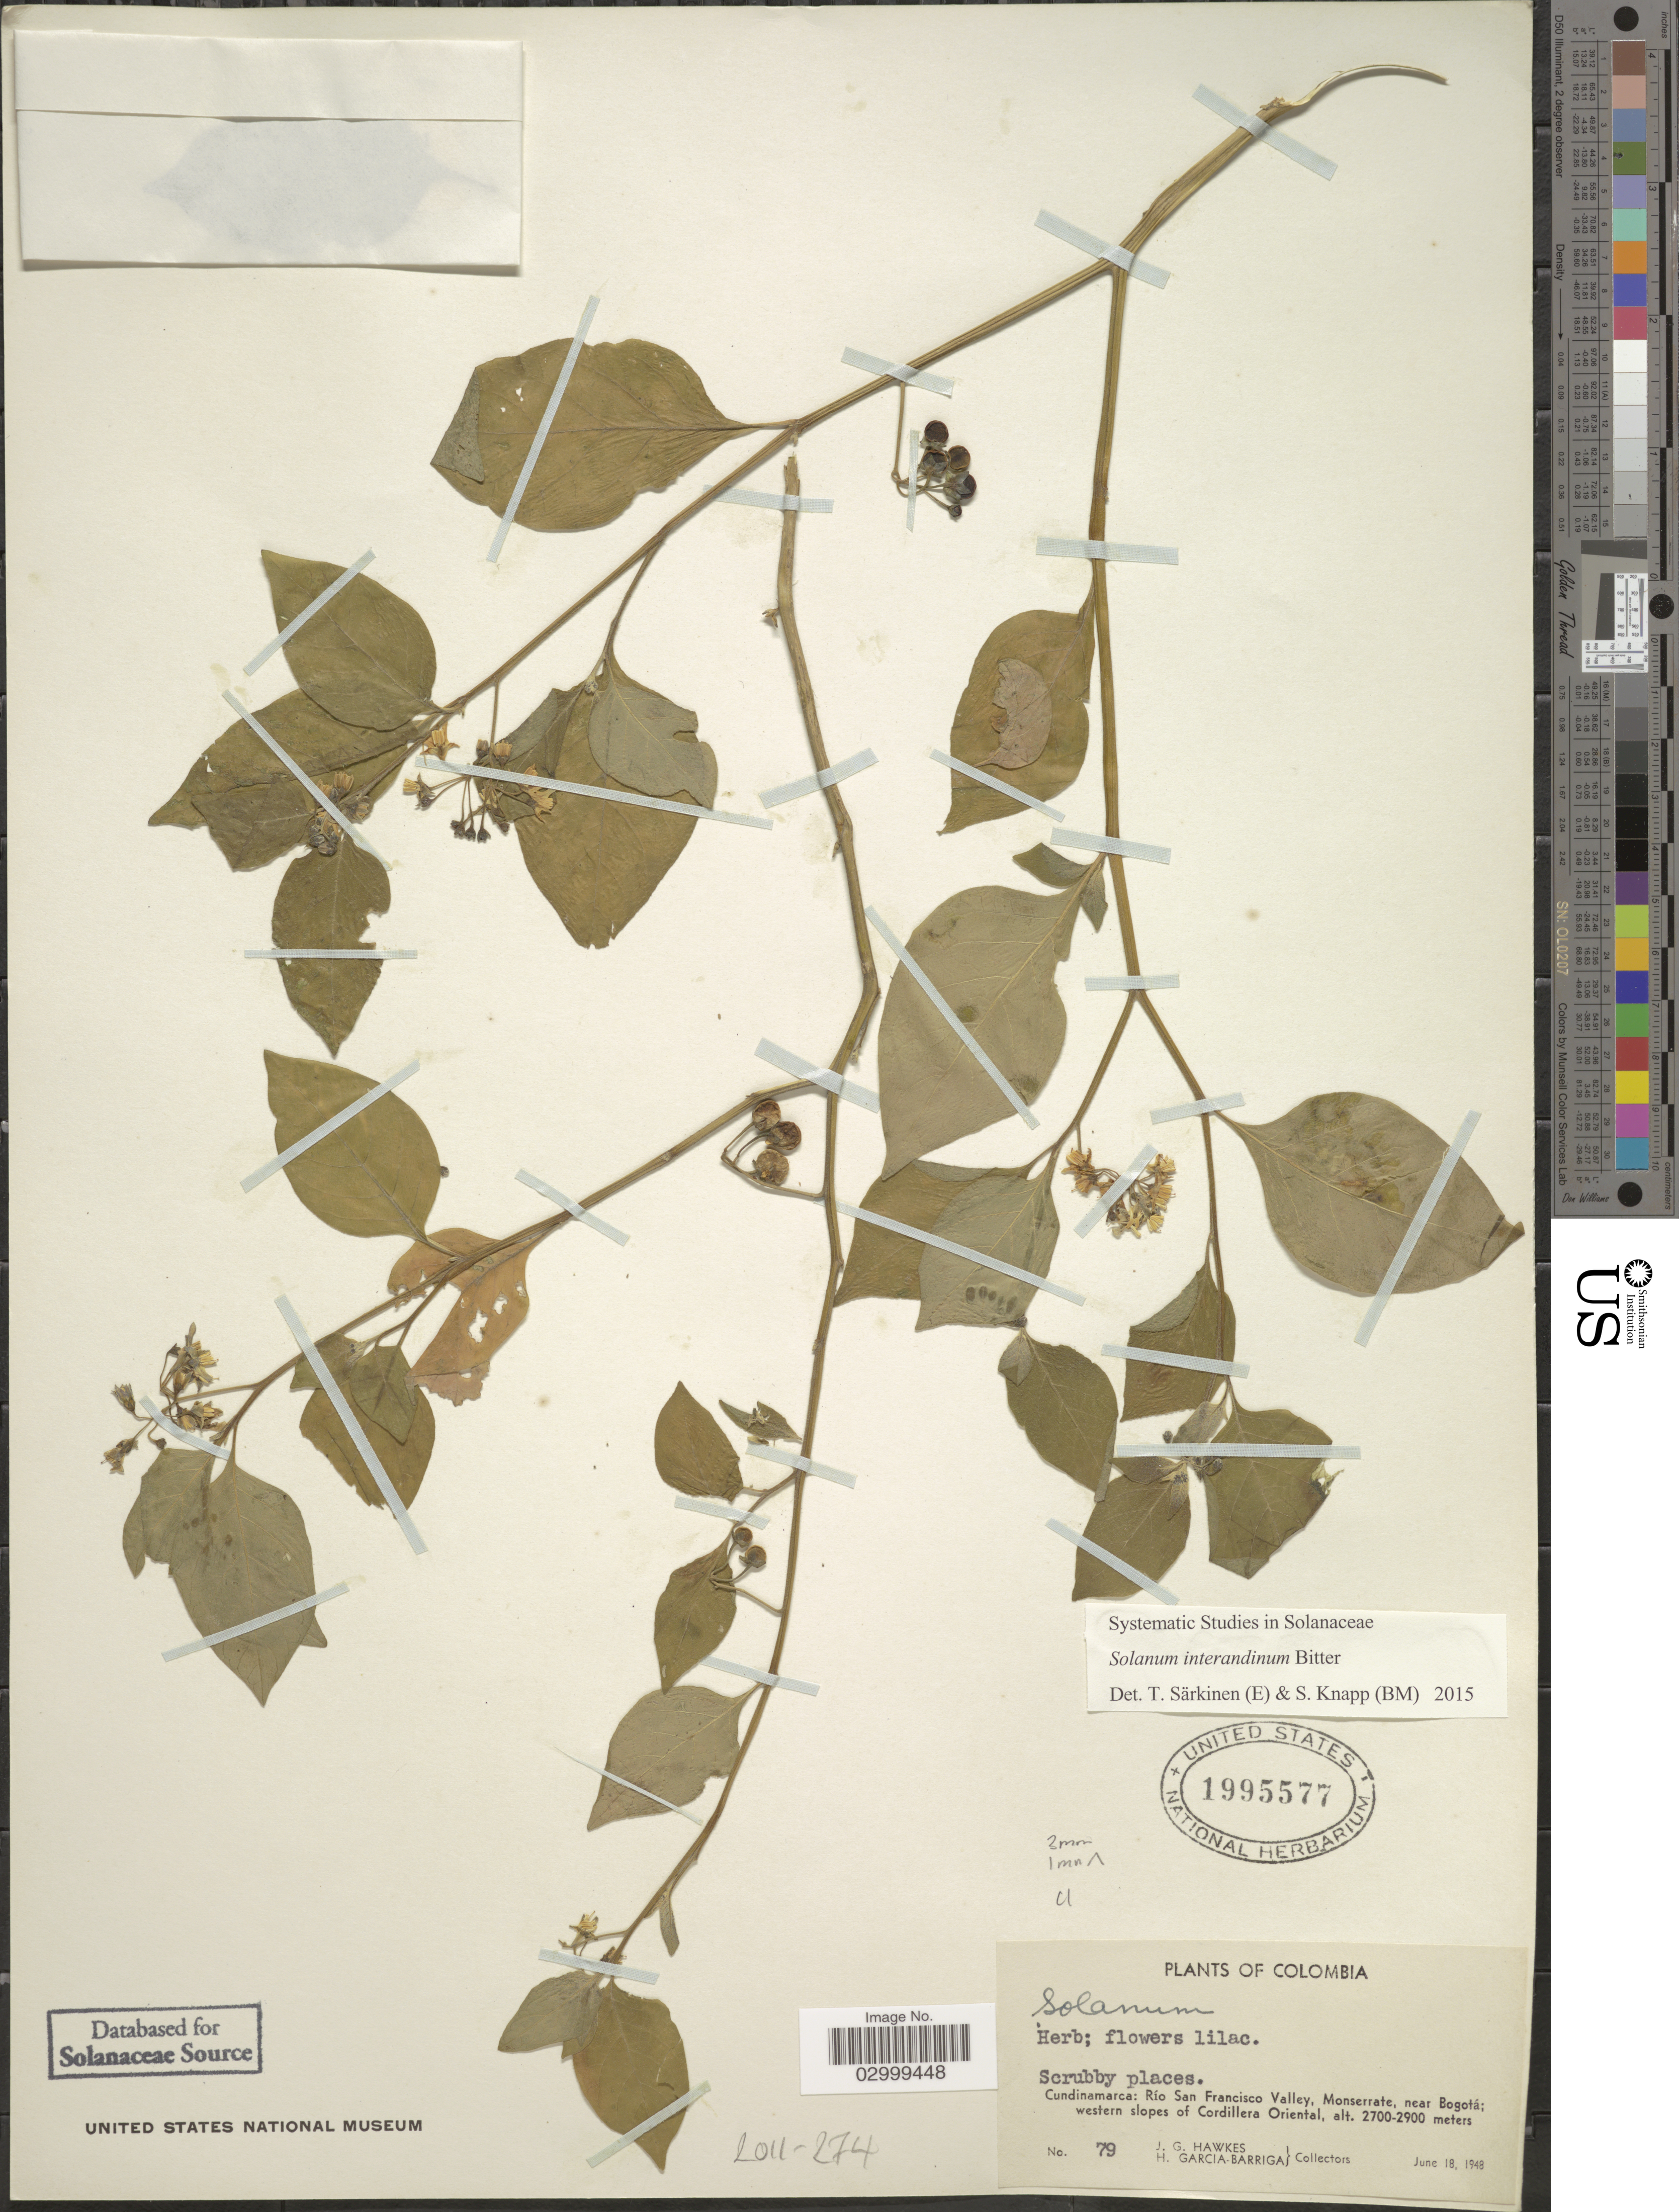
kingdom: Plantae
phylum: Tracheophyta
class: Magnoliopsida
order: Solanales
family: Solanaceae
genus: Solanum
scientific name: Solanum interandinum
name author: Bitter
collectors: J. Hawkes & H. García Barriga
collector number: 79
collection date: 1948-06-18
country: Colombia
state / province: Cundinamarca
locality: Río San Francisco Valley, Monserrate, near Bogotá; western slopes of Cordillera Oriental.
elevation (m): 2700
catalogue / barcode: US 1995577